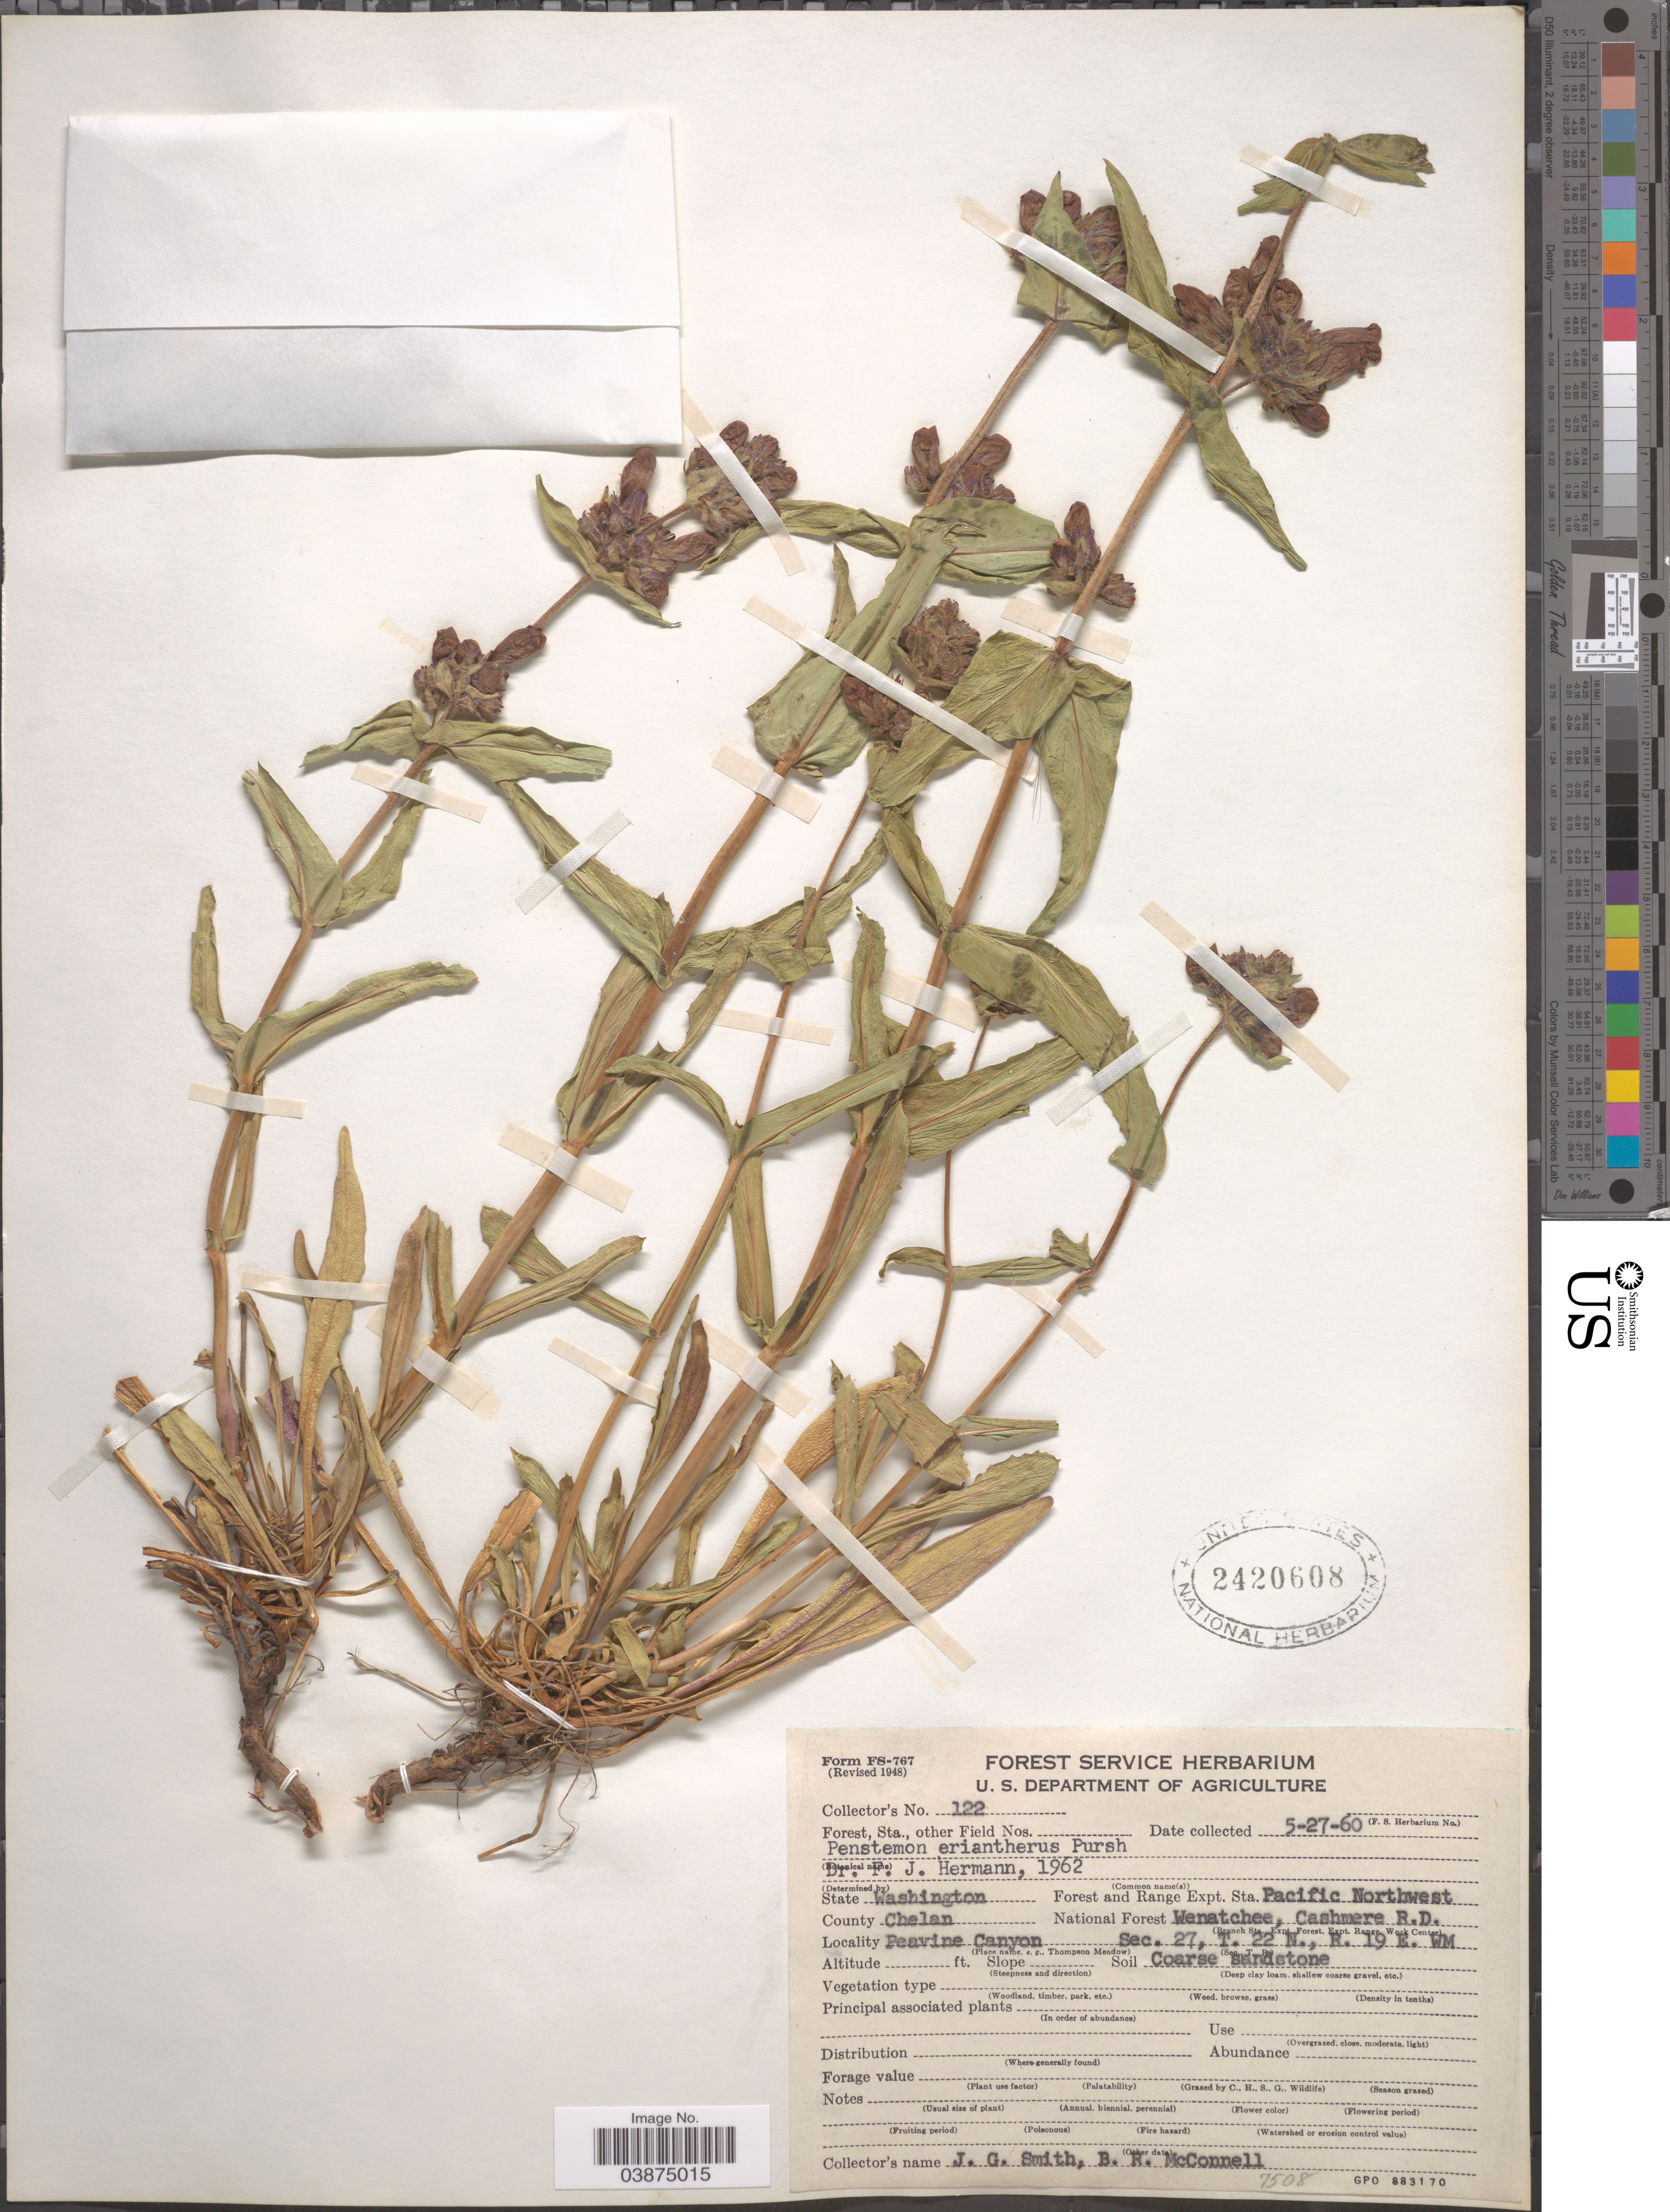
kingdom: Plantae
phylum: Tracheophyta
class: Magnoliopsida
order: Lamiales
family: Plantaginaceae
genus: Penstemon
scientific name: Penstemon eriantherus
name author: Pursh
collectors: J. G. Smith & B. McConnell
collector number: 122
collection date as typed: Transcribed d/m/y: 27/5/60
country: United States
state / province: Washington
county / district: Chelan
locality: Forest and Range Expt. Sta. Pacific Northwest. County Chelan. National Forest Wenatchee, Cashmere R.D. Peavine Canyon Sec. 27, T. 22 N., R. 19 E. WM.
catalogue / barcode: US 2420608